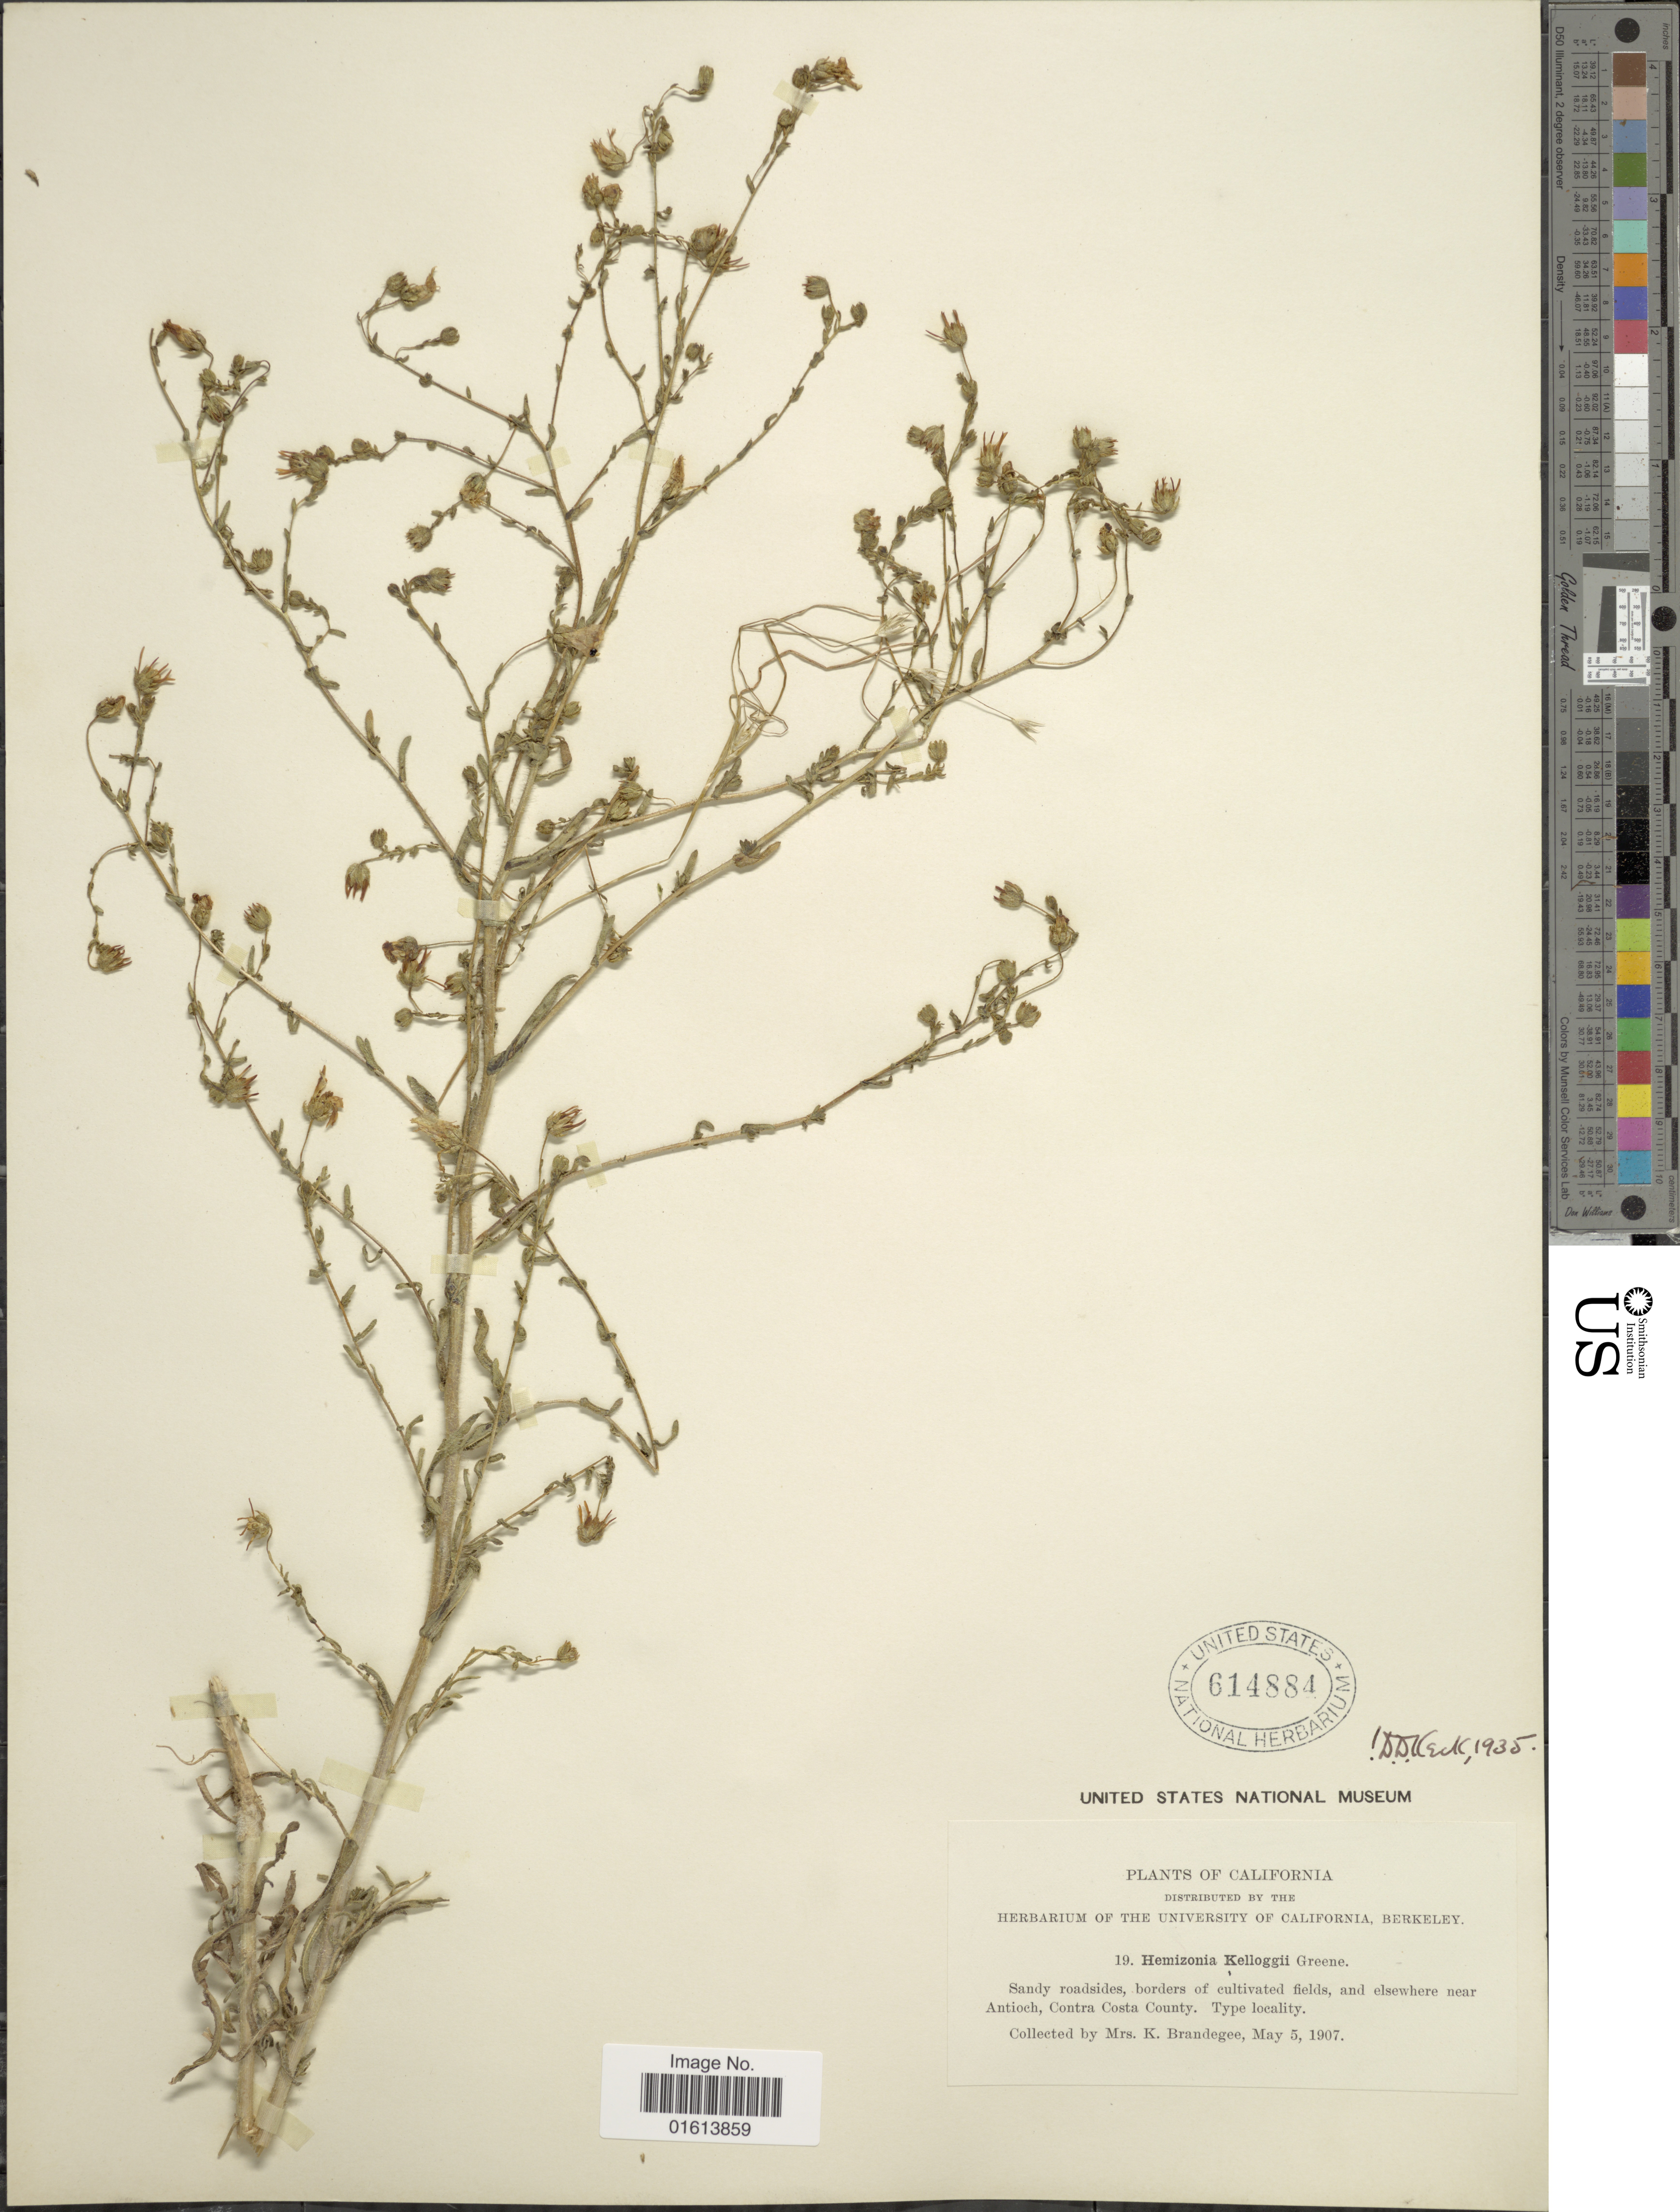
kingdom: Plantae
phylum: Tracheophyta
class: Magnoliopsida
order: Asterales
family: Asteraceae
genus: Deinandra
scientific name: Deinandra kelloggii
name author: (Greene) Greene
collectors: M. K. Brandegee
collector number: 19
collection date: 1907-05-05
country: United States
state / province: California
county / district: Contra Costa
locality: California. Sandy roadside, borders of cultivated fields, and elsewhere near Antioch, Contra Costa County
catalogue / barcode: US 614884